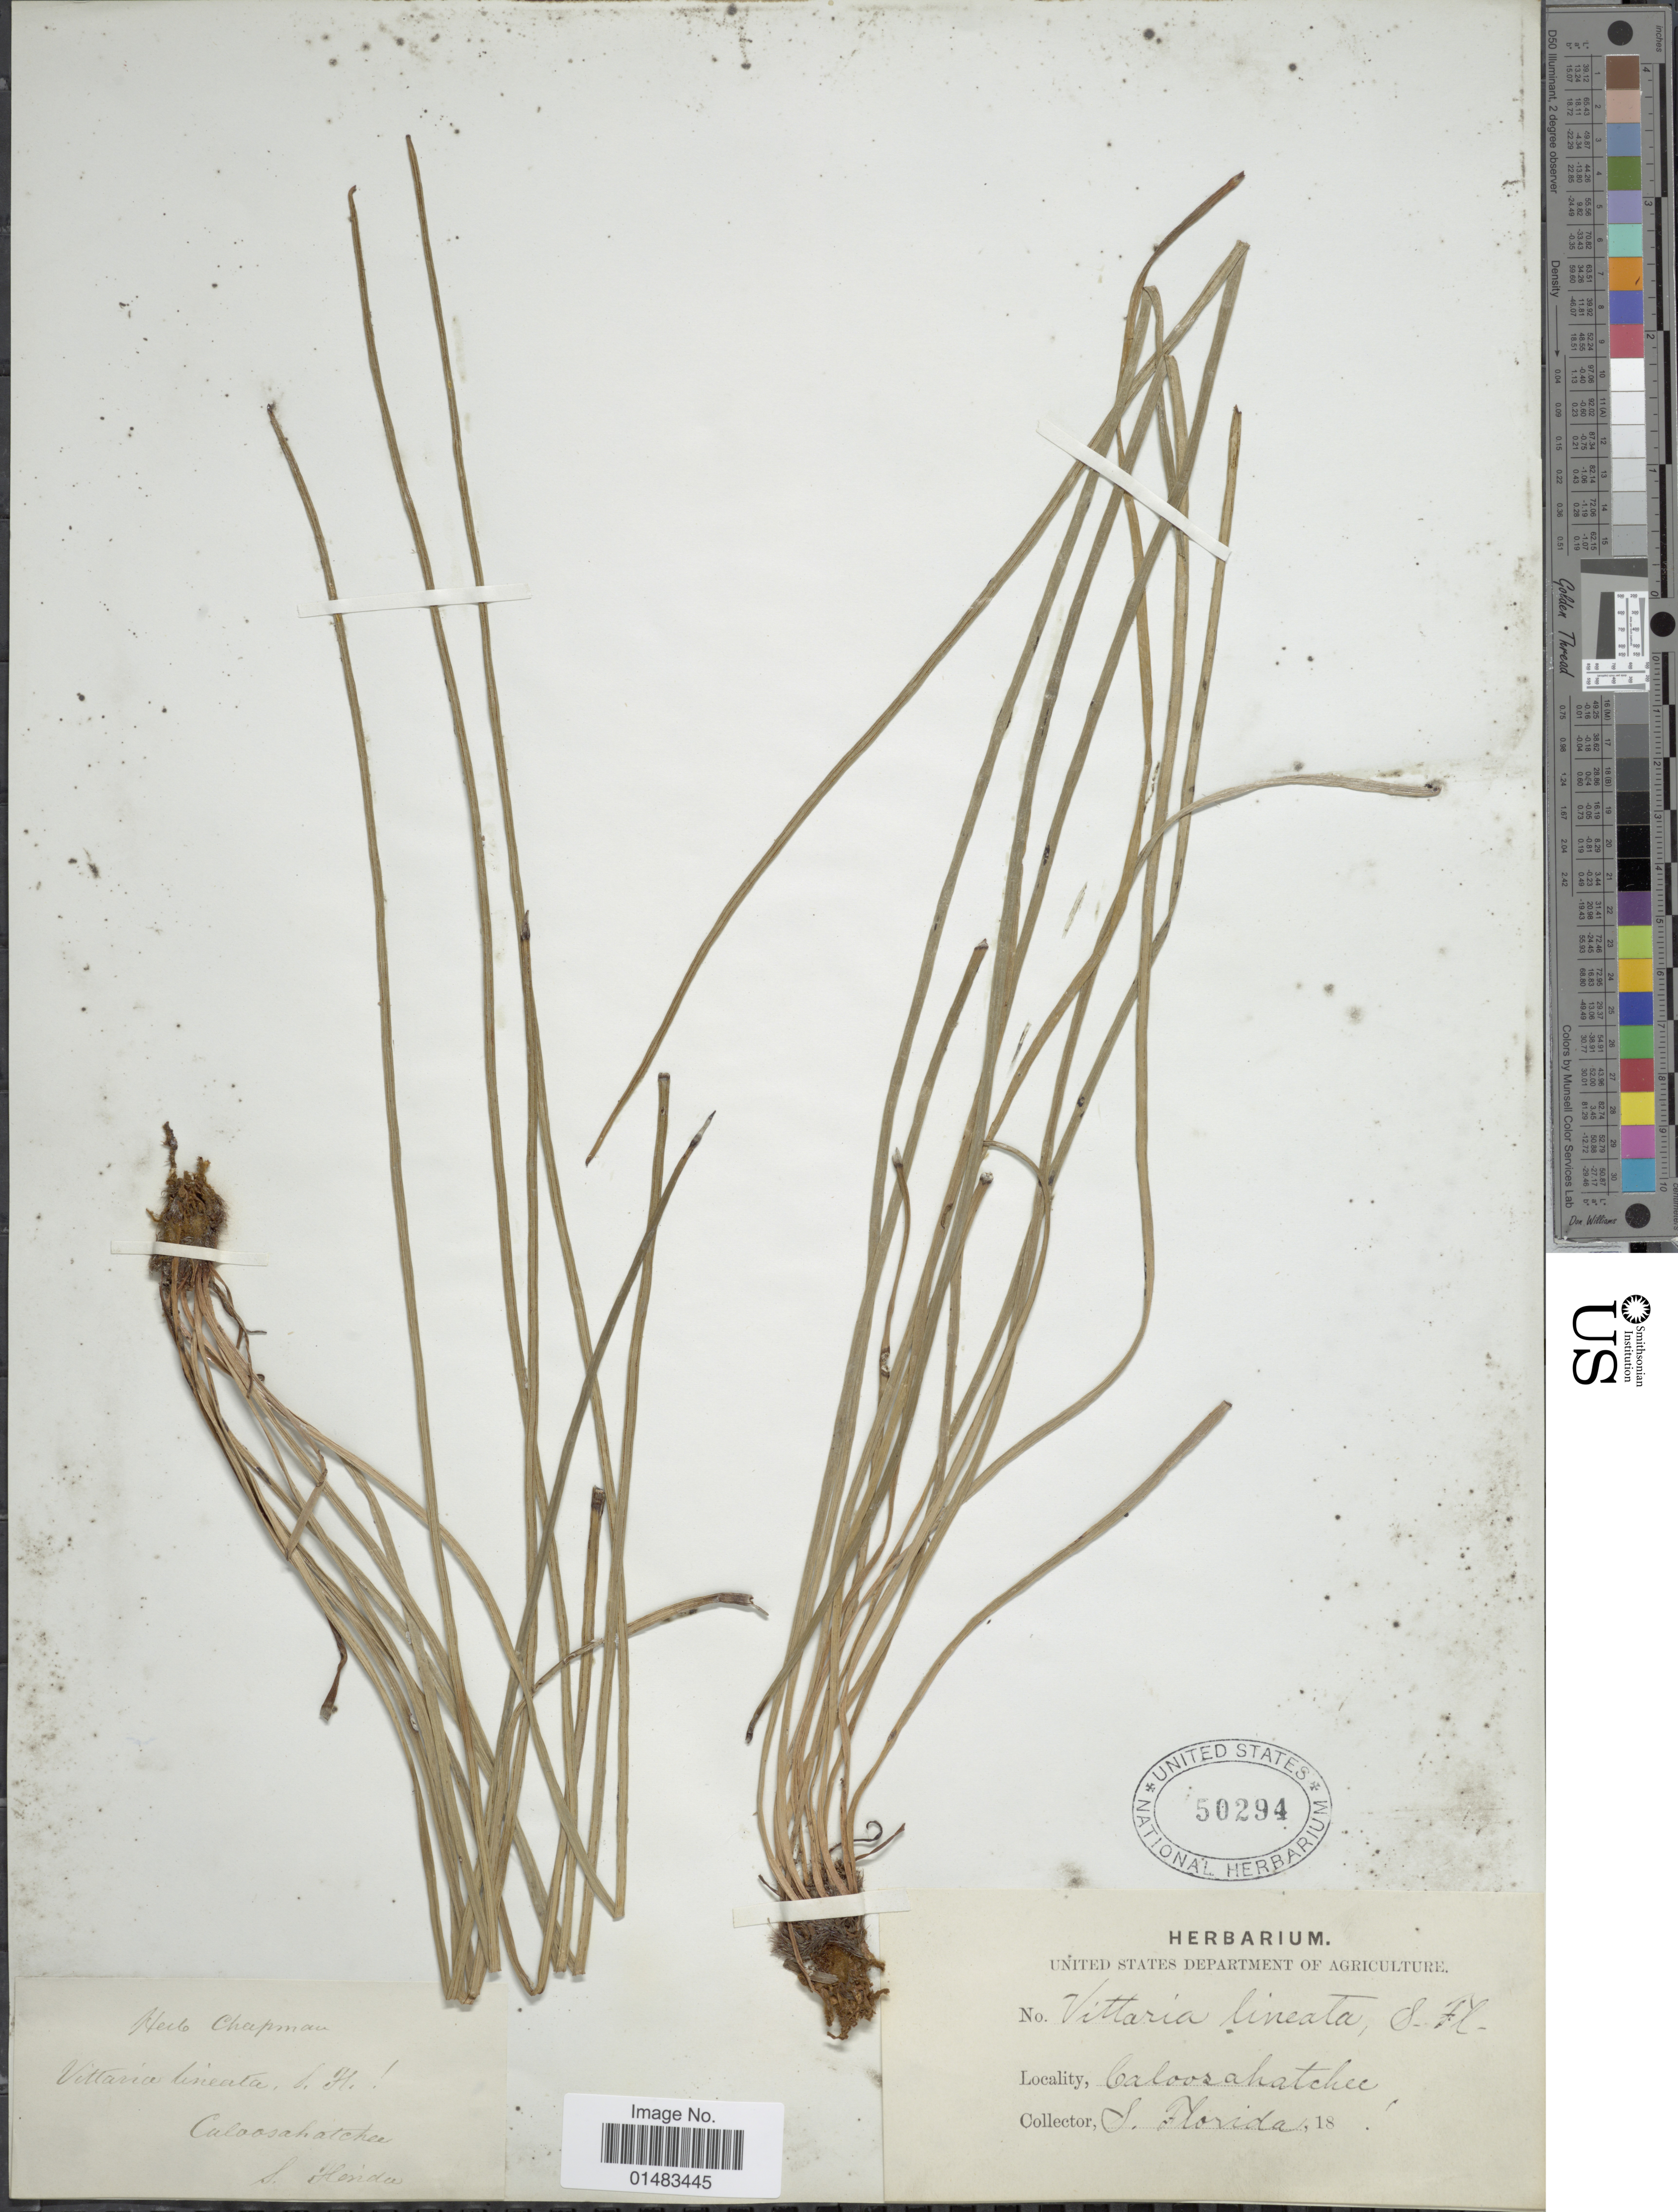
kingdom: Plantae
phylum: Tracheophyta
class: Polypodiopsida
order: Polypodiales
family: Pteridaceae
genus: Vittaria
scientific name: Vittaria lineata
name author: (L.) Sm.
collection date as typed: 18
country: United States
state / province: Florida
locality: S. Florida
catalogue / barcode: US 50294